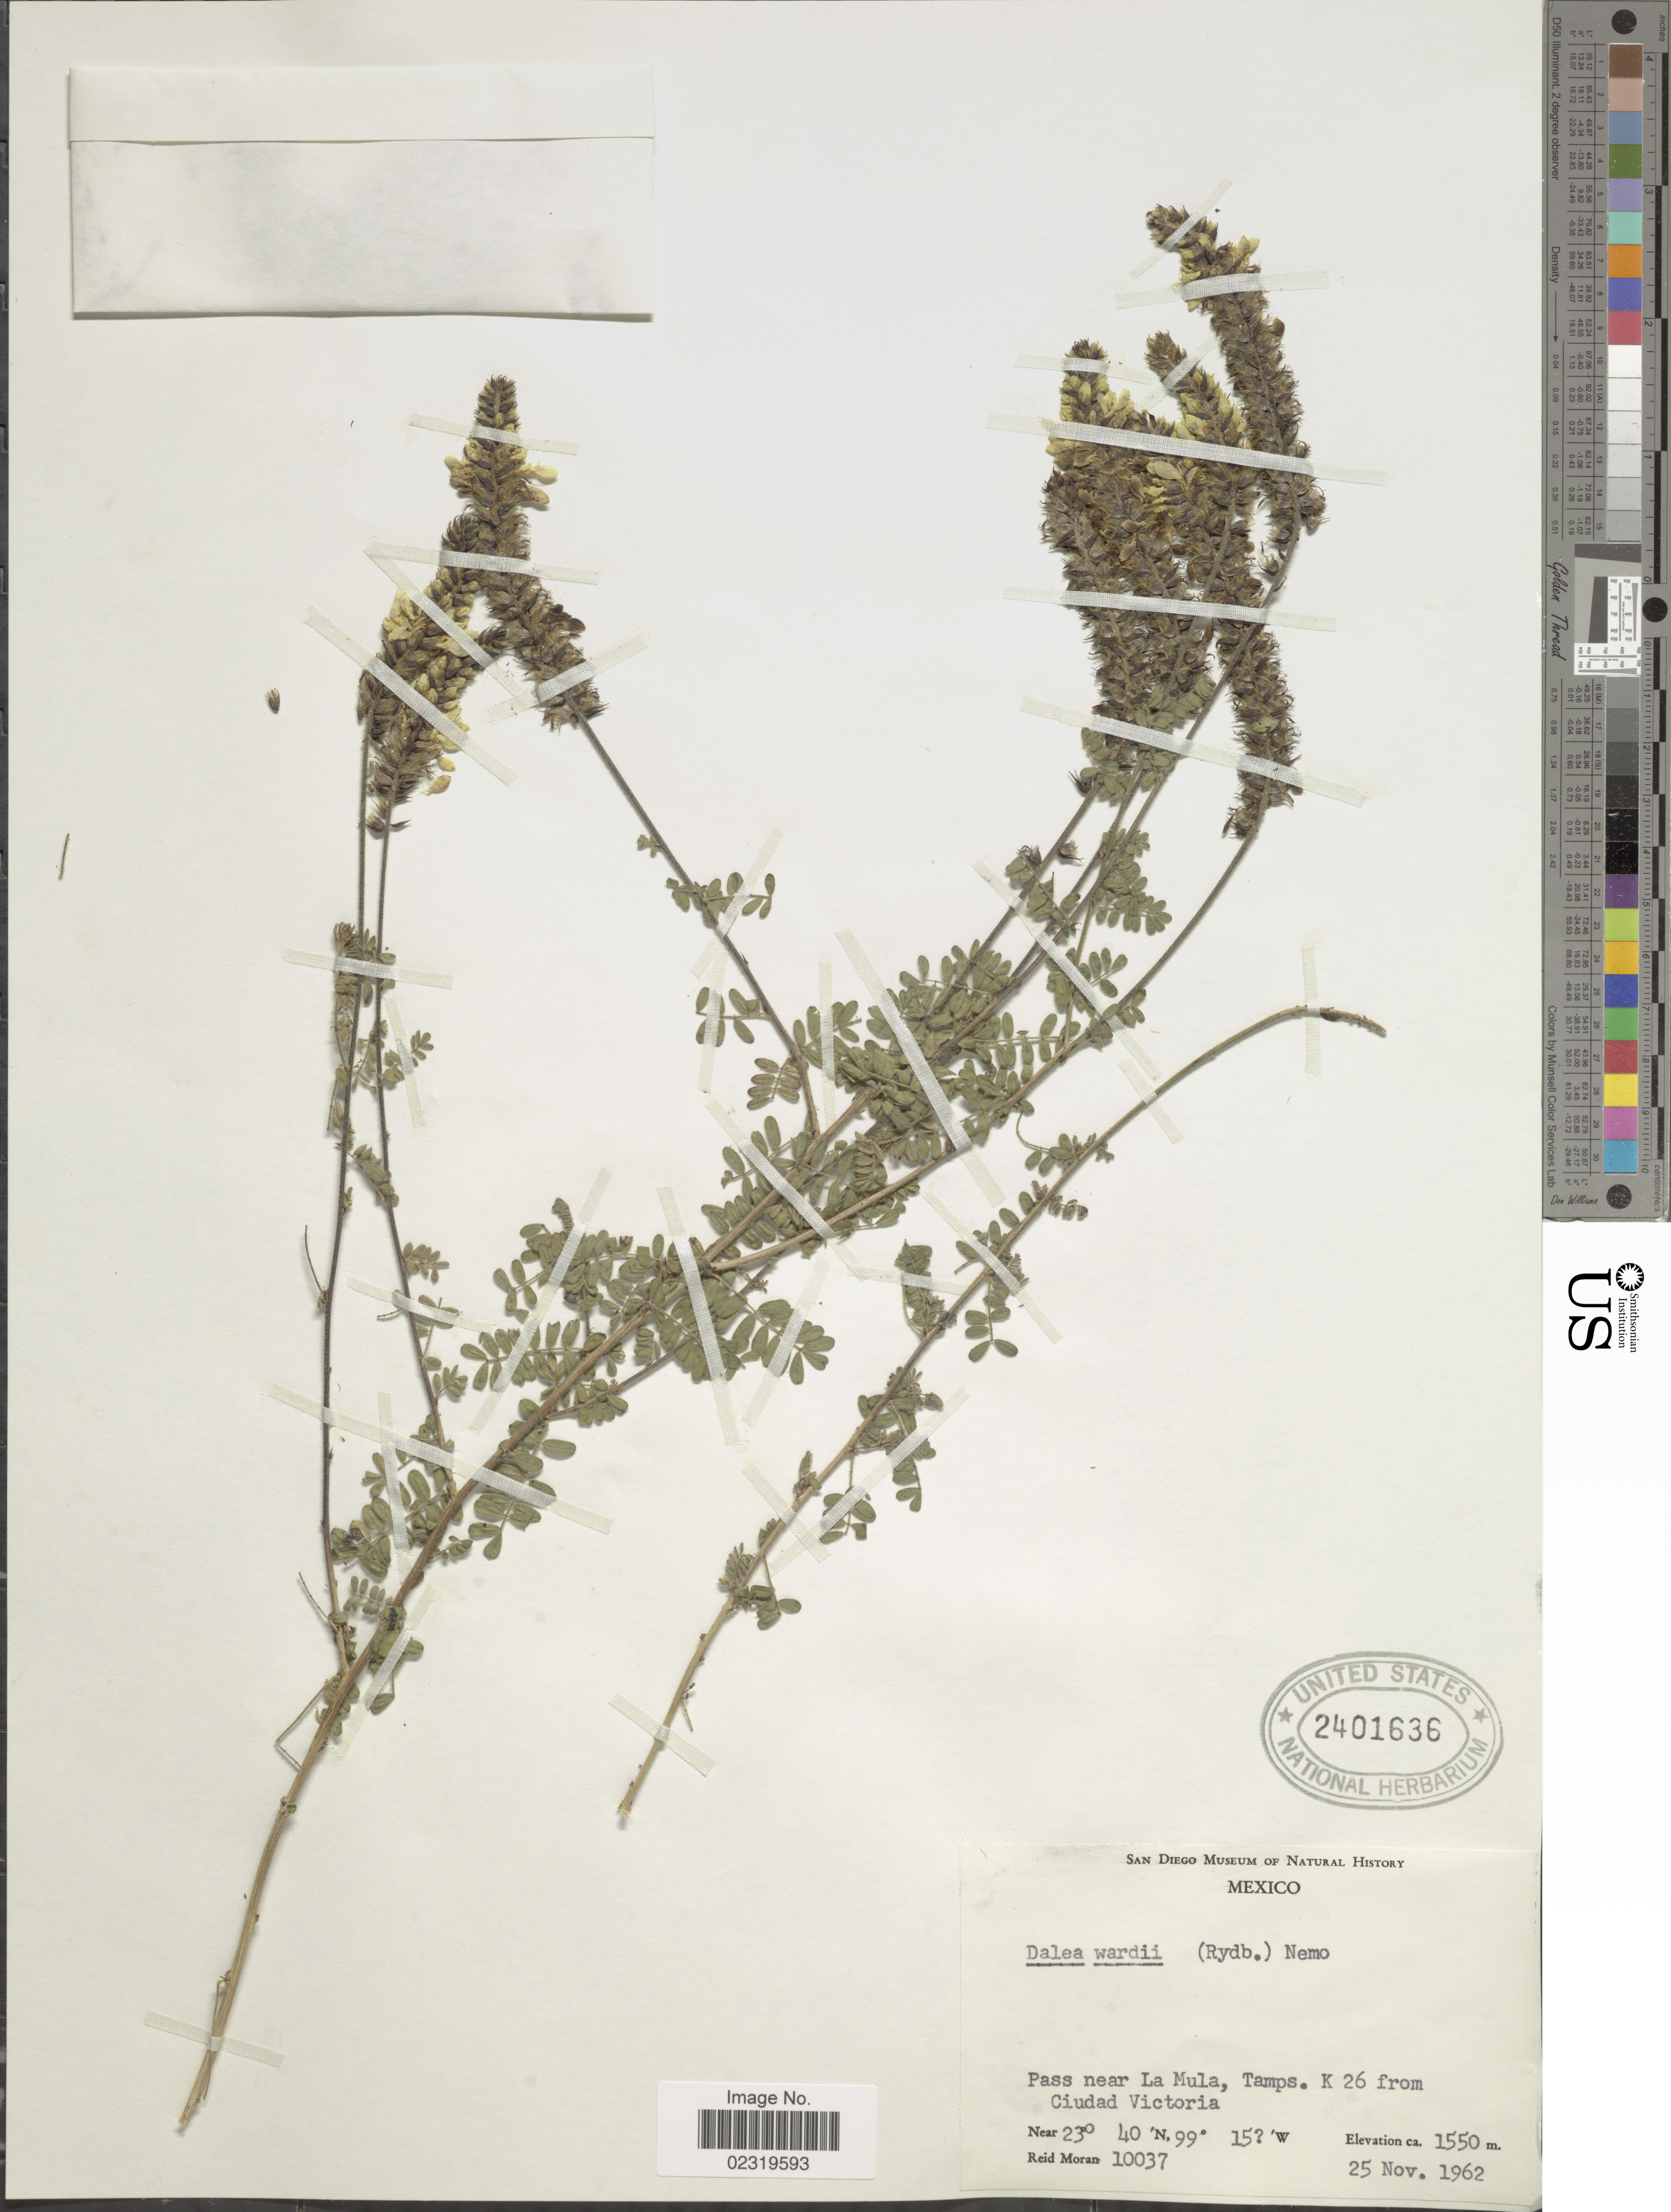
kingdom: Plantae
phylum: Tracheophyta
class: Magnoliopsida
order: Fabales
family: Fabaceae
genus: Dalea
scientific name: Dalea lutea var. lutea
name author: (Cav.) Willd.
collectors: R. V. Moran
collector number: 10037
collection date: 1962-11-25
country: Mexico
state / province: Tamaulipas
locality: Pass near La Mula, Tamps., K 26 from Ciudad Victoria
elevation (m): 1550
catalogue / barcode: US 2401636